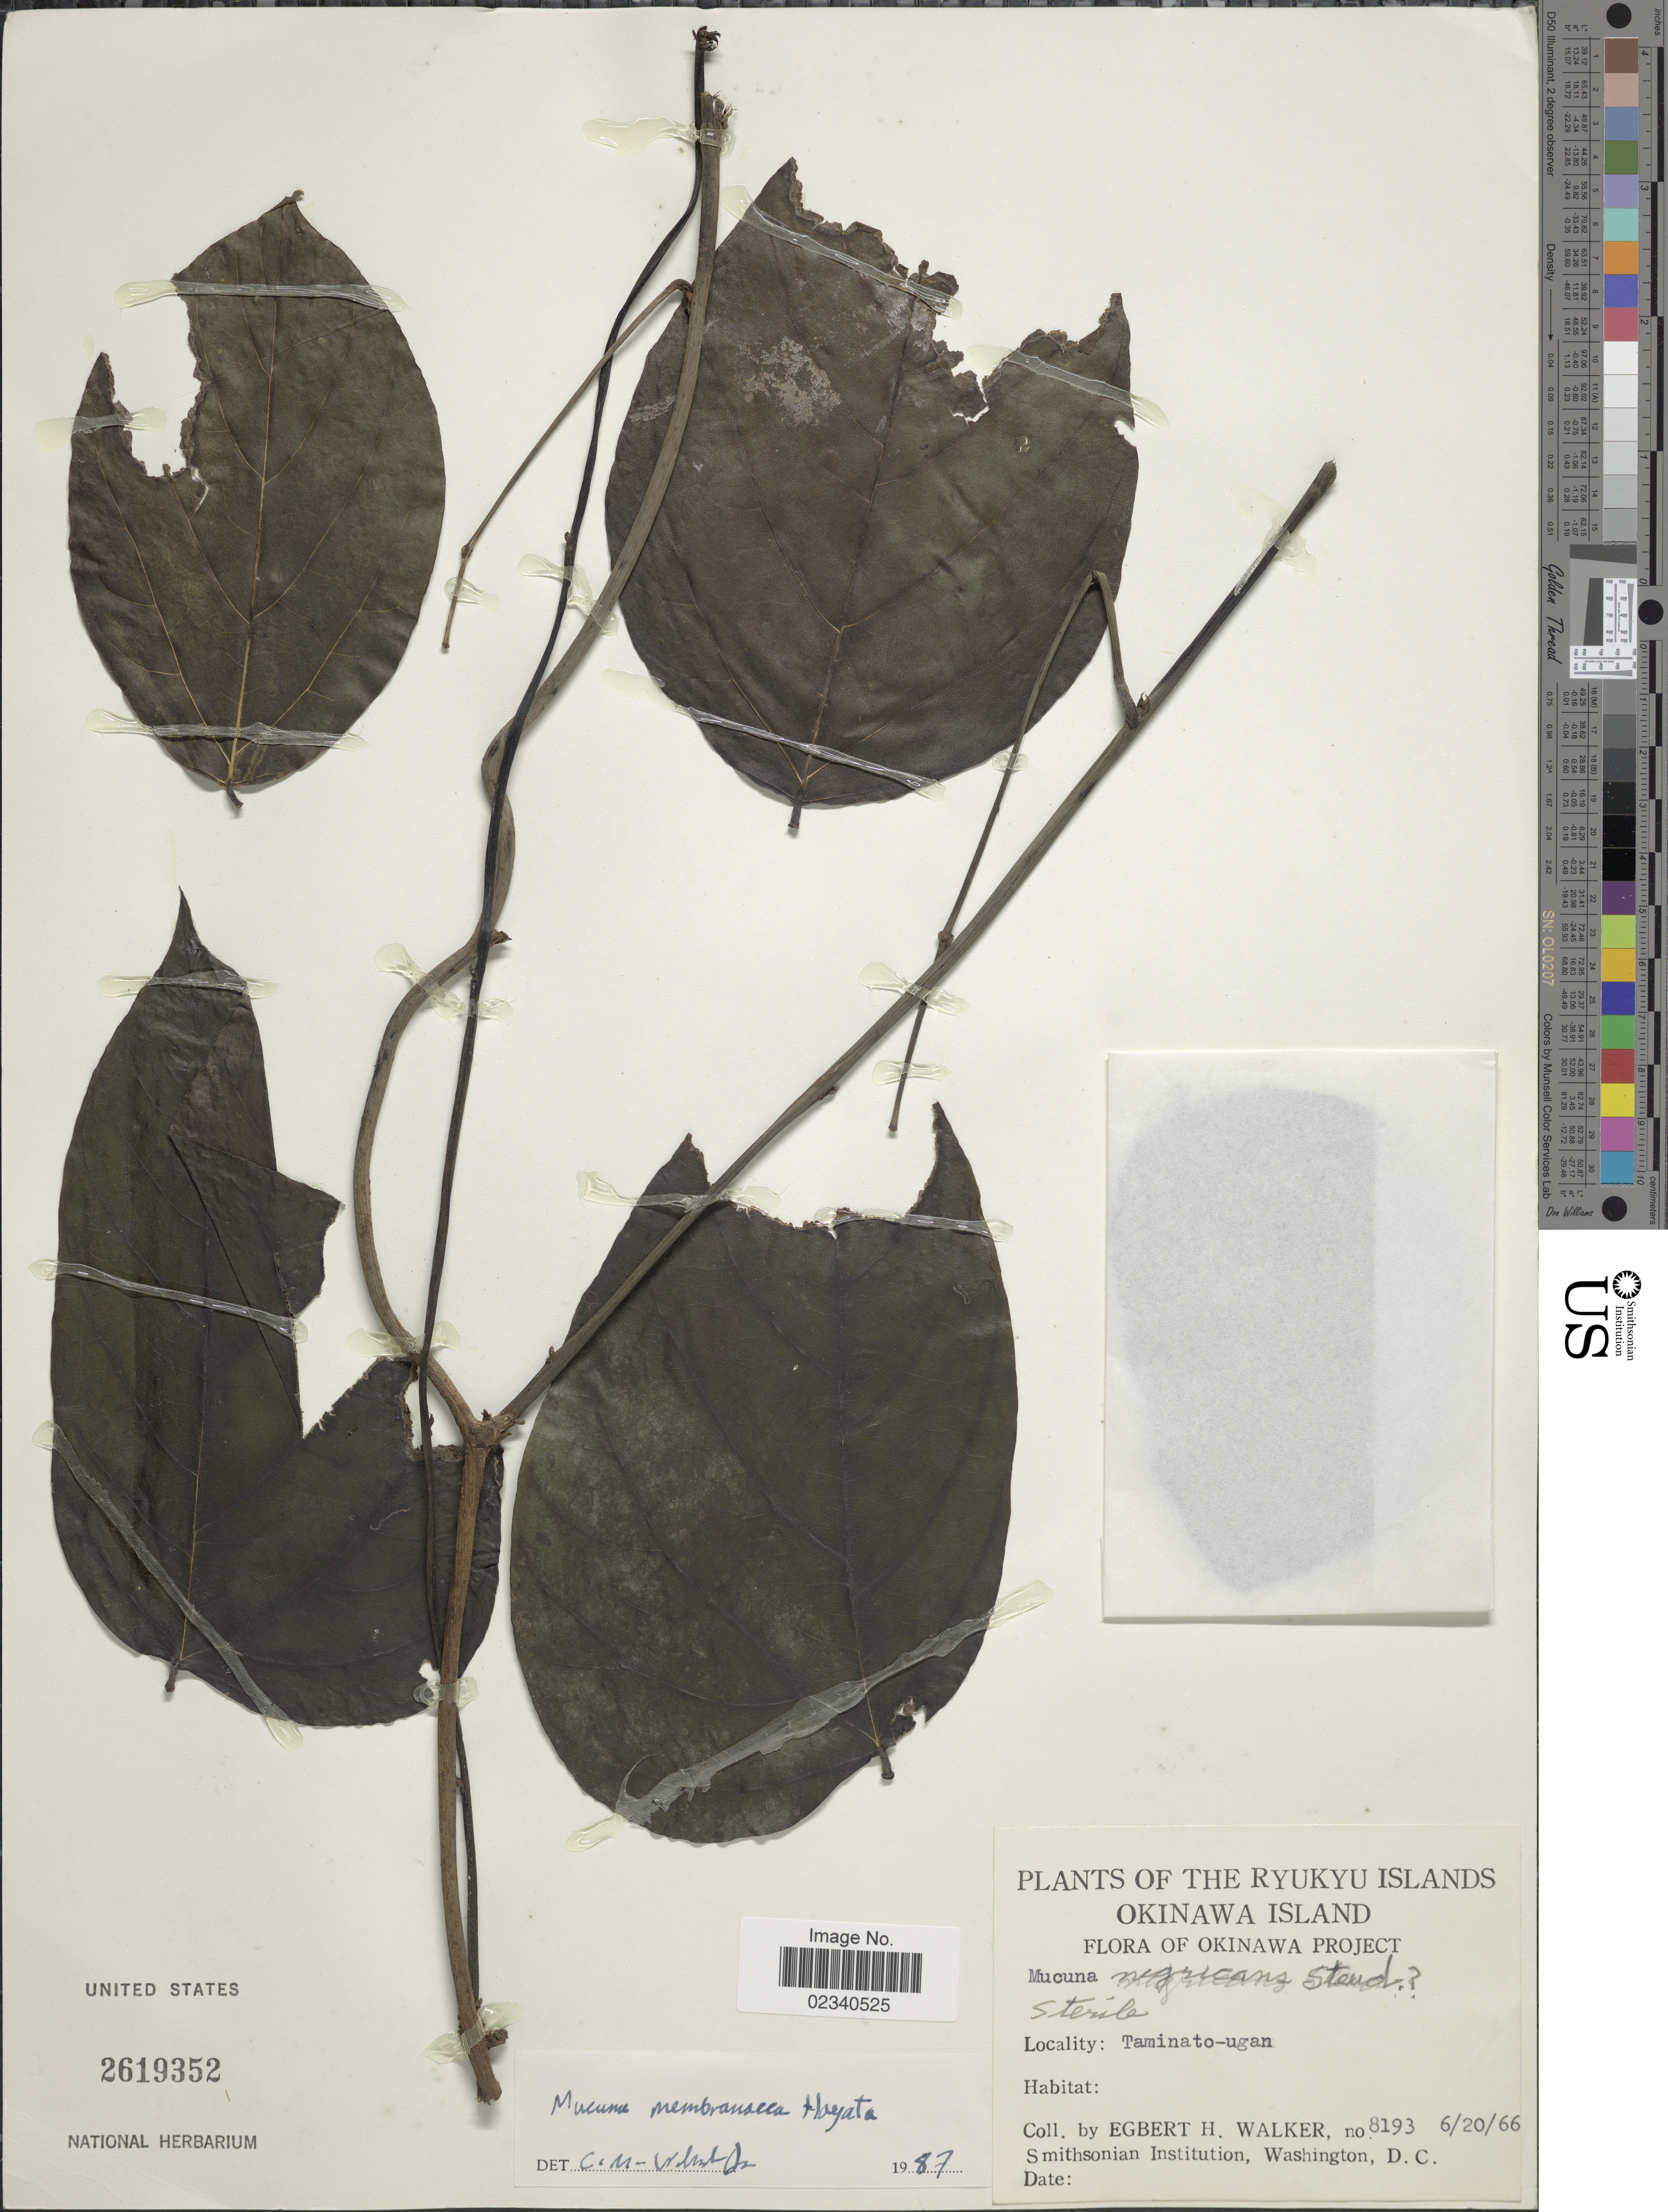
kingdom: Plantae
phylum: Tracheophyta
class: Magnoliopsida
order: Fabales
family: Fabaceae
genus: Mucuna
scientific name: Mucuna membranacea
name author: Hayata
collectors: E. H. Walker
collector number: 8193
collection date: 1966-06-20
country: Japan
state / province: Okinawa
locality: Ryukyu Islands. Okinawa Island. Taminato-ugan.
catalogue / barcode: US 2619352